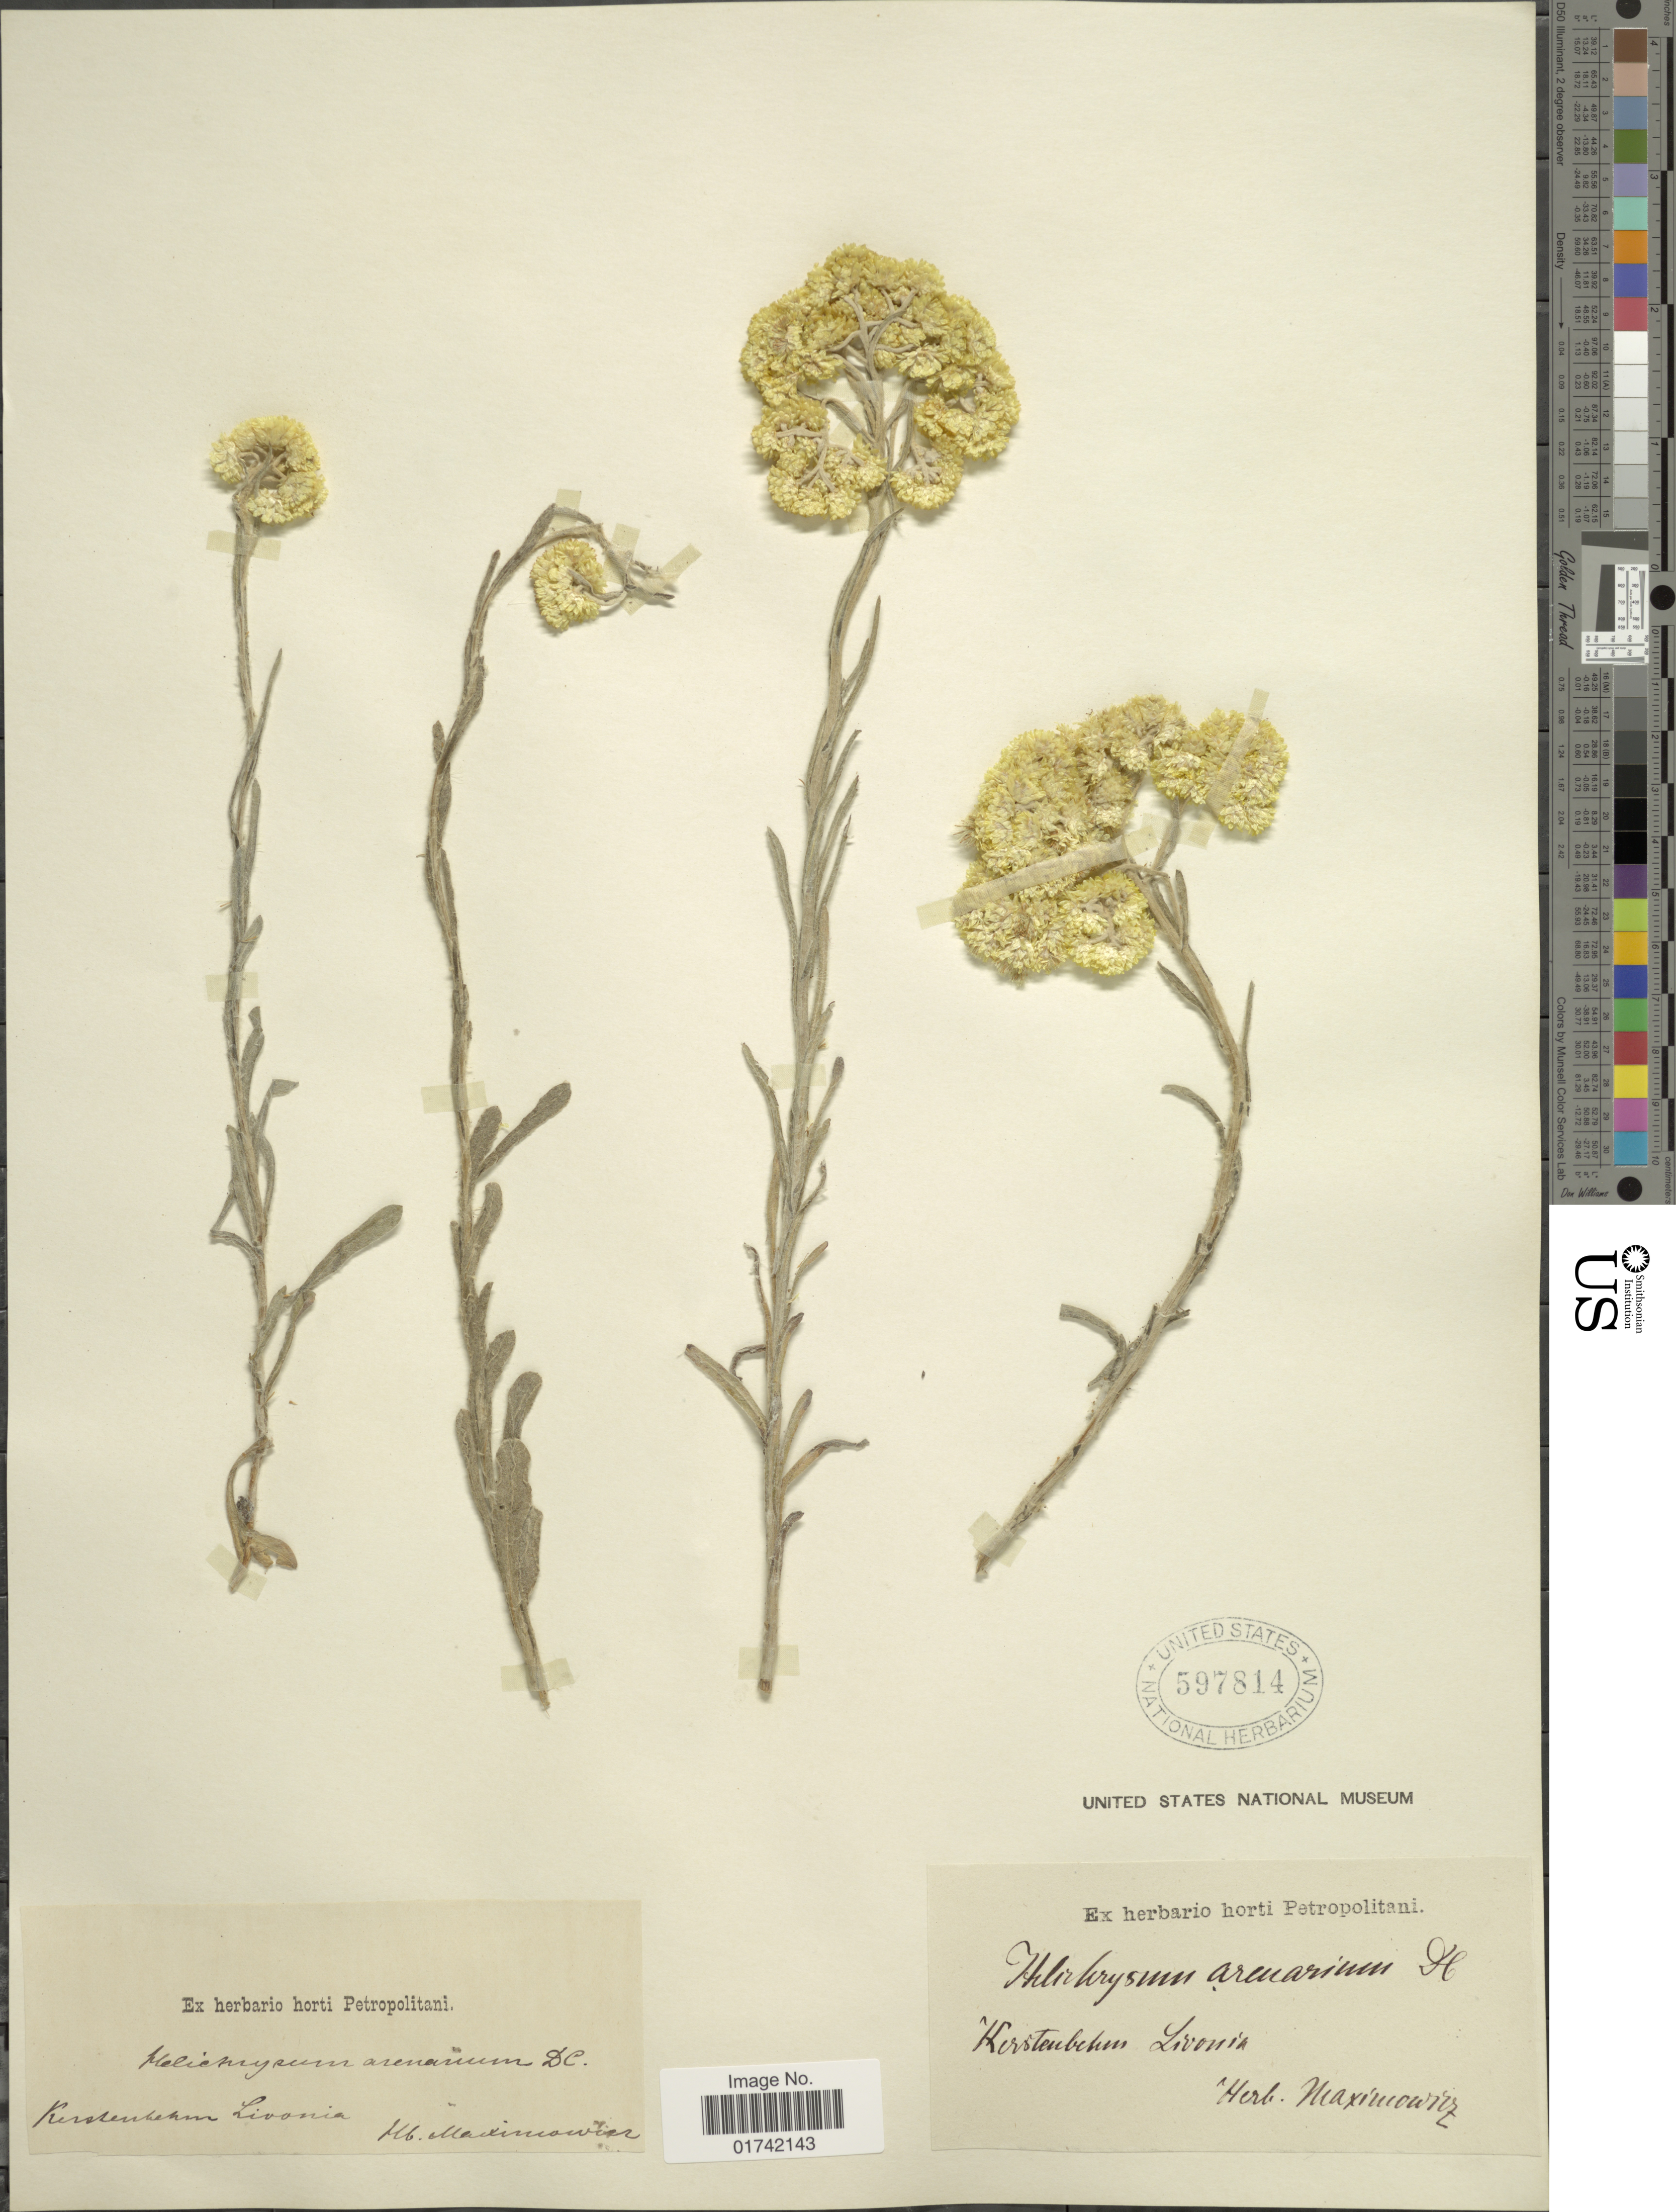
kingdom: Plantae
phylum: Tracheophyta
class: Magnoliopsida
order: Asterales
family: Asteraceae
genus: Helichrysum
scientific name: Helichrysum arenarium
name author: (L.) Moench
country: Latvia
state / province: Madonas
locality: Herstenbehen Livonia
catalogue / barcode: US 597814